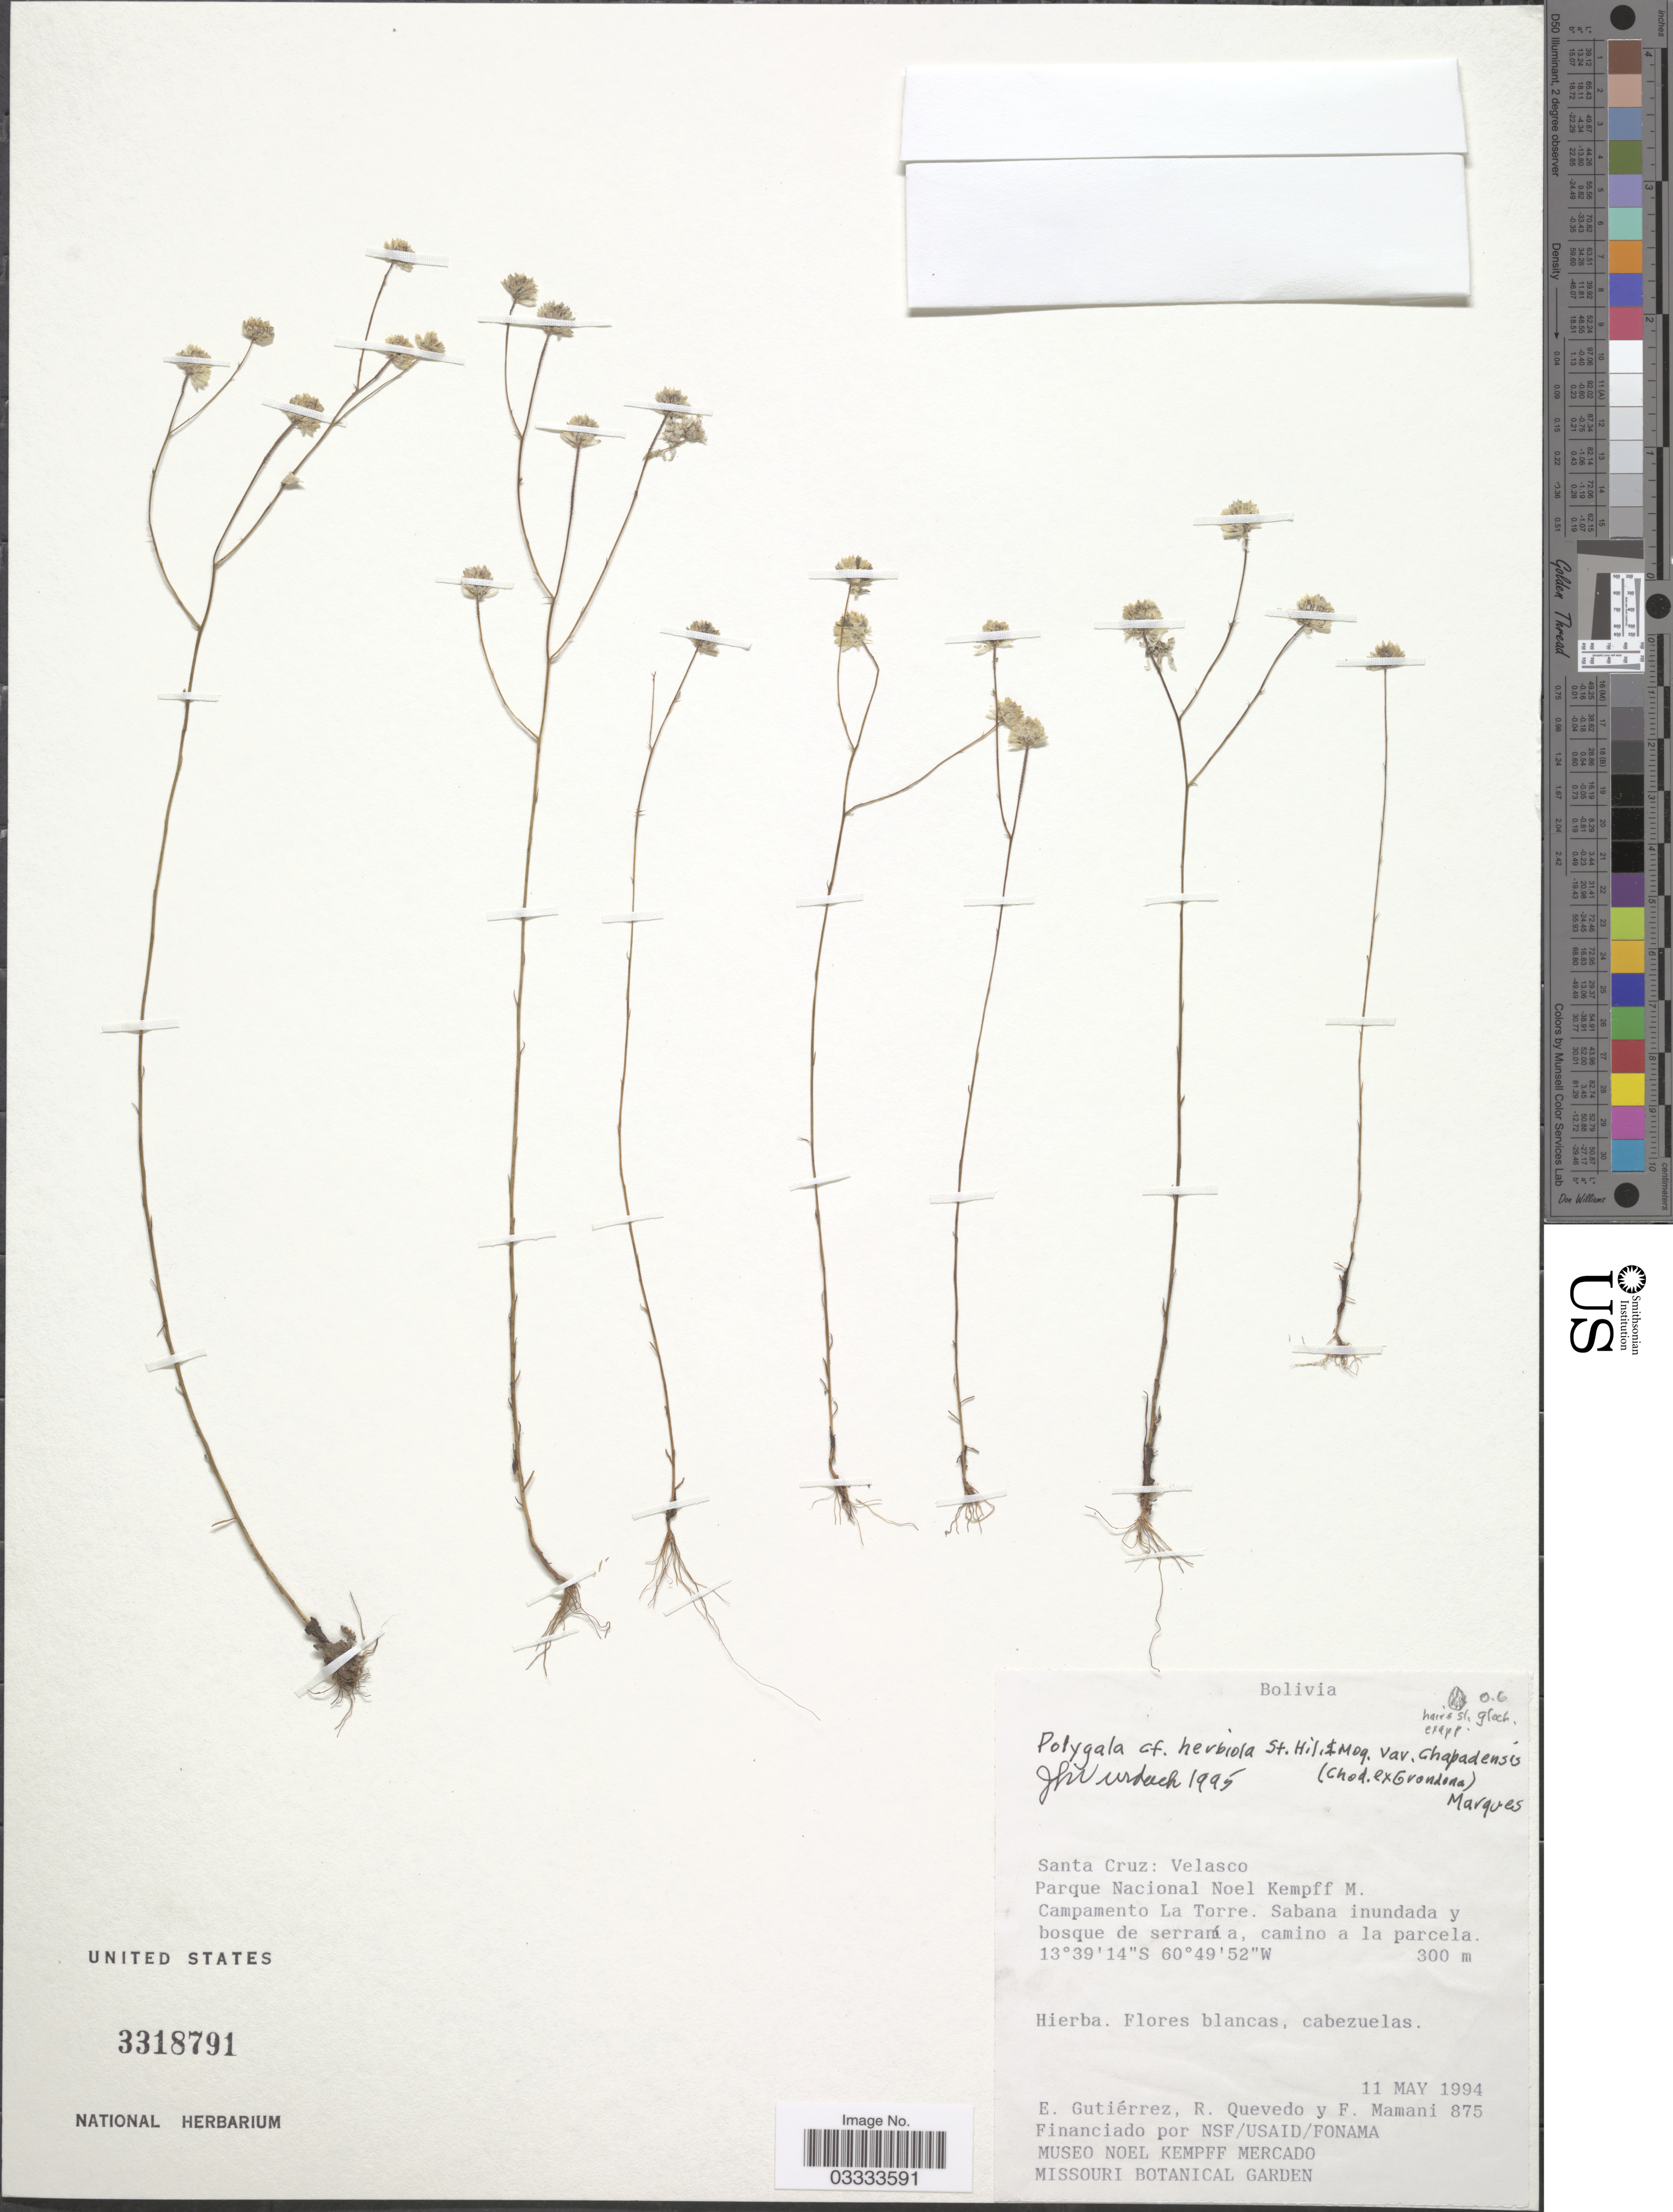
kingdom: Plantae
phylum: Tracheophyta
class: Magnoliopsida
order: Fabales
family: Polygalaceae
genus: Polygala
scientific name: Polygala herbiola var. herbiola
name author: A. St.-Hil. & Moq.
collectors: E. Gutiérrez, R. Quevedo & F. Mamani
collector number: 875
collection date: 1994-05-11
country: Bolivia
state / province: Santa Cruz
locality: Velasco. Parque Nacional Noel Kempff M. Campamento La Torre.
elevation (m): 300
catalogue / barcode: US 3318791